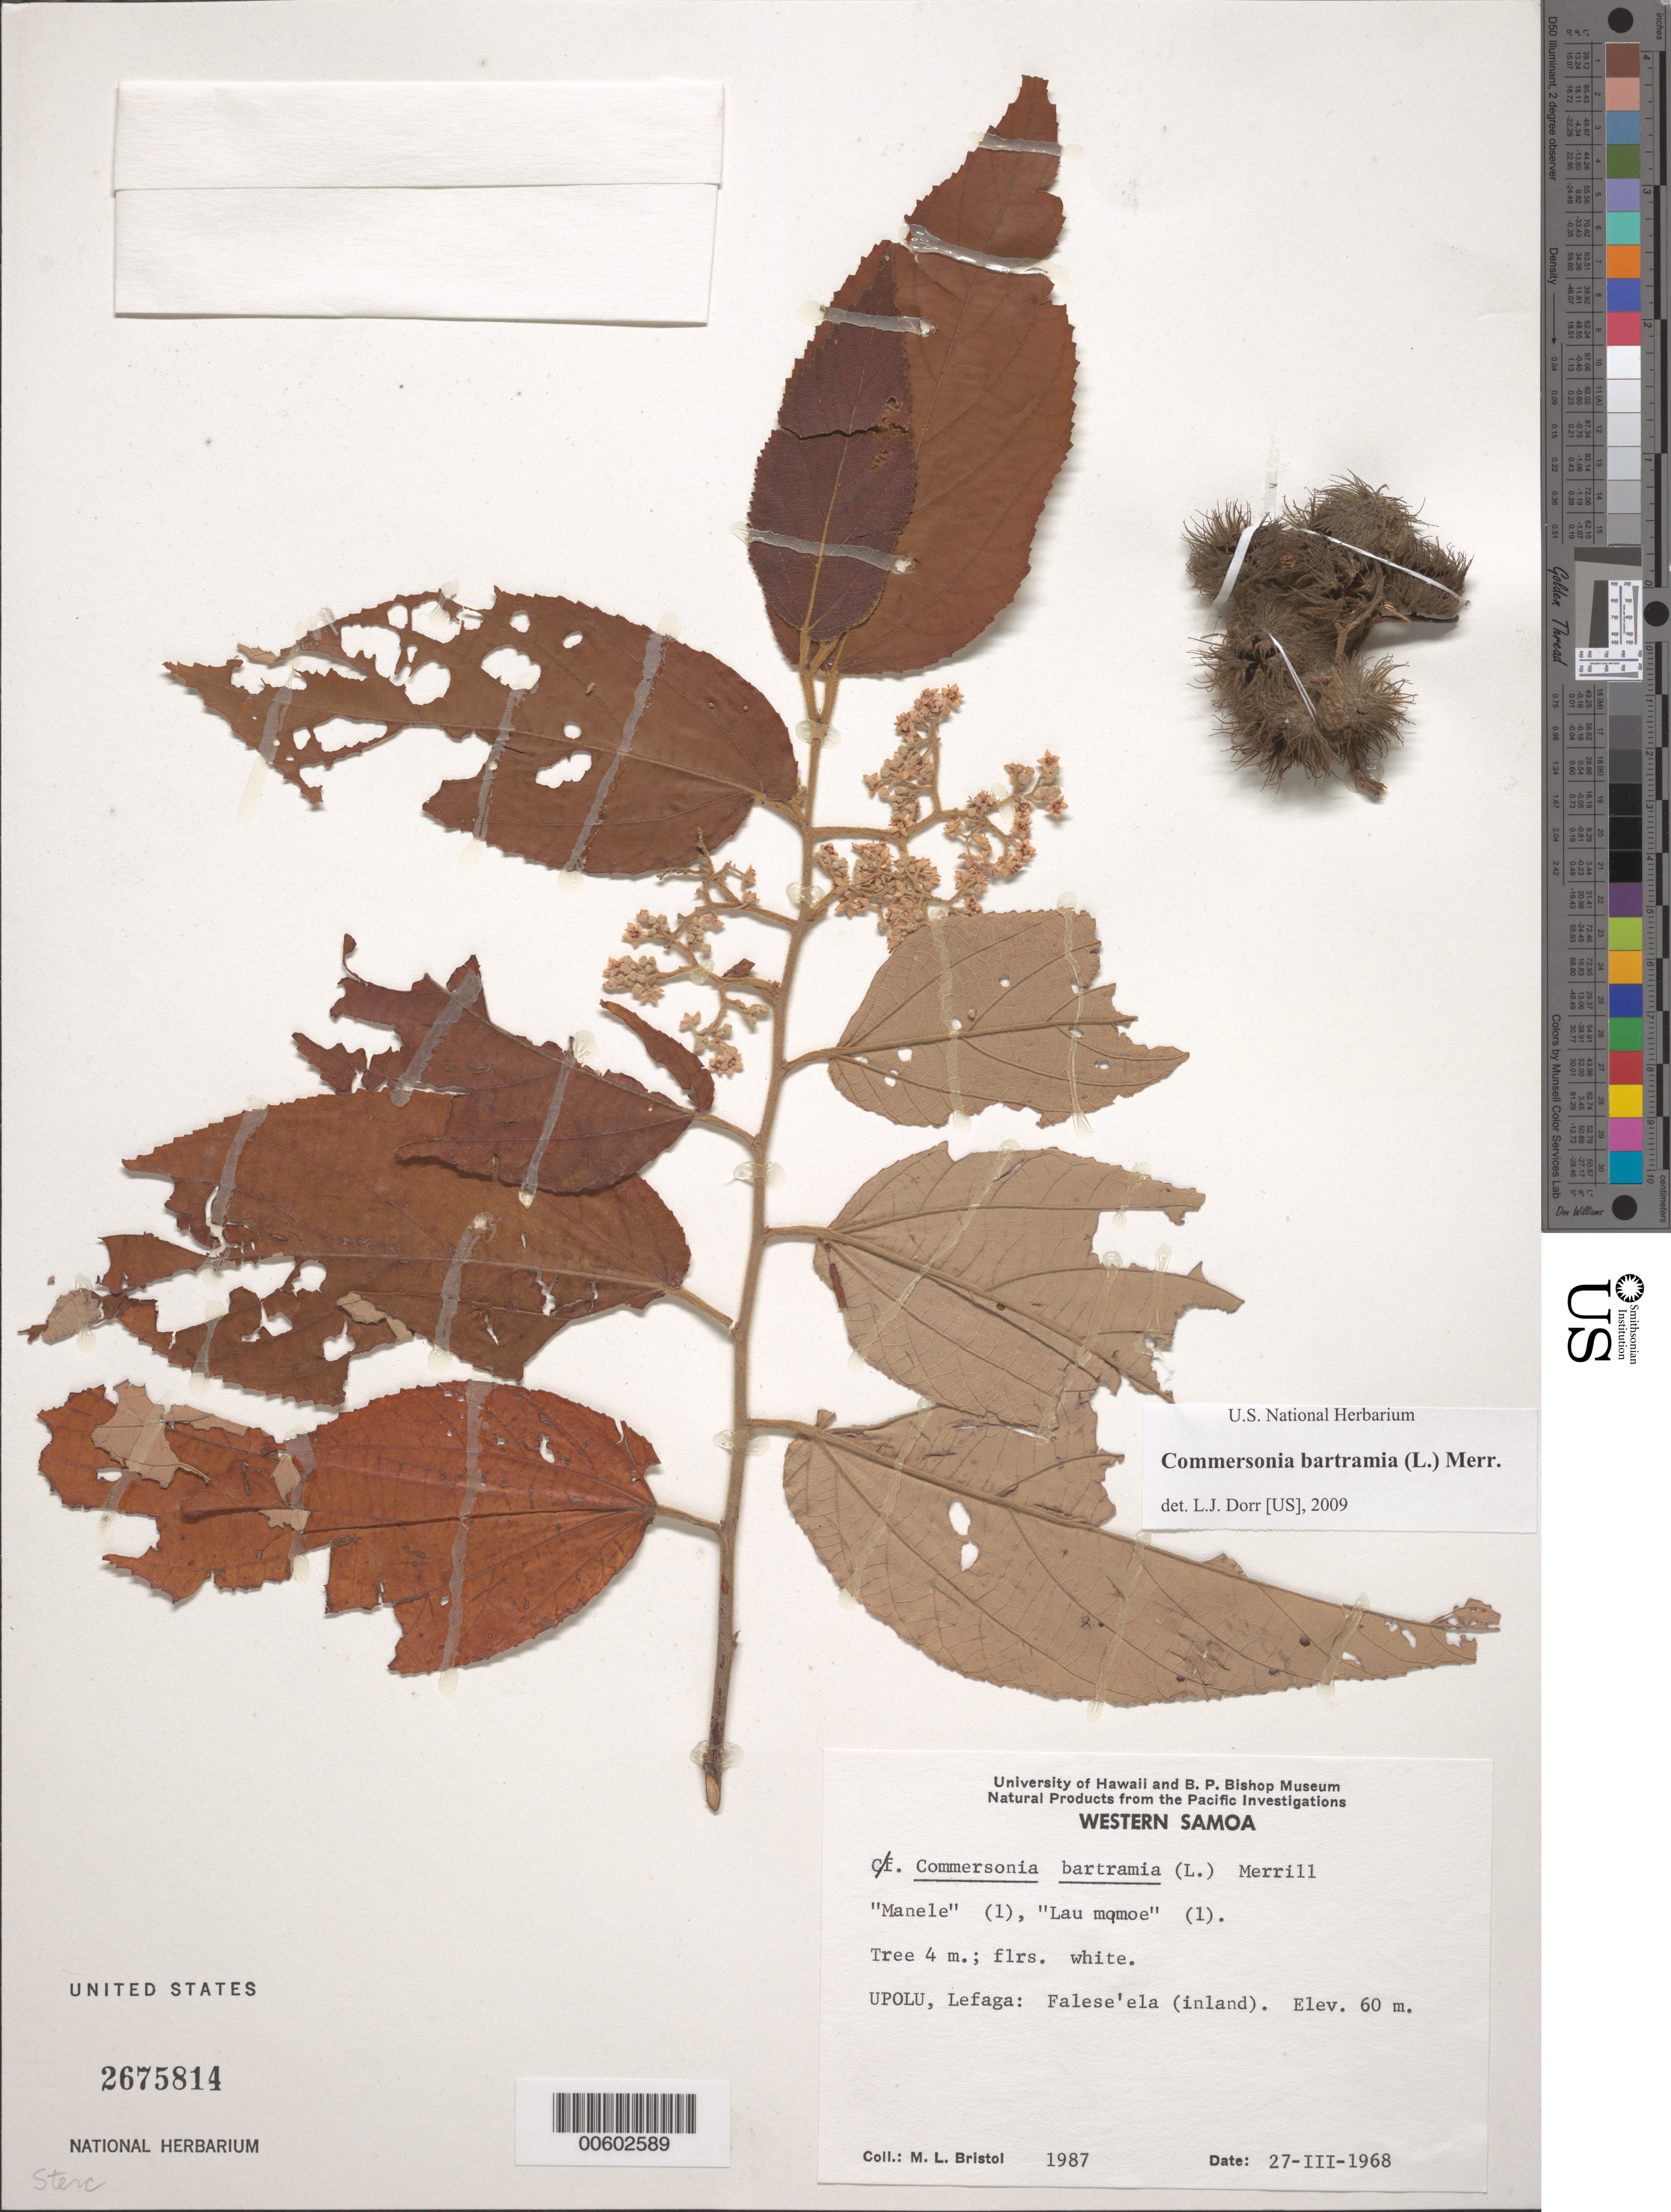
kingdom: Plantae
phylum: Tracheophyta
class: Magnoliopsida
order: Malvales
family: Malvaceae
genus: Commersonia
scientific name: Commersonia bartramia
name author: (L.) Merr.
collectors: M. L. Bristol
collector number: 1987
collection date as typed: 27 Mar 1968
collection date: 1968-03-27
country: Samoa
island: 'Upolu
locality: Lefaga: Falese'ela (inland) [Falease'ela?, A'ana District?]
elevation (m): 60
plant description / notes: Common name: Manele; GH, NY, US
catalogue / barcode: US 2675814